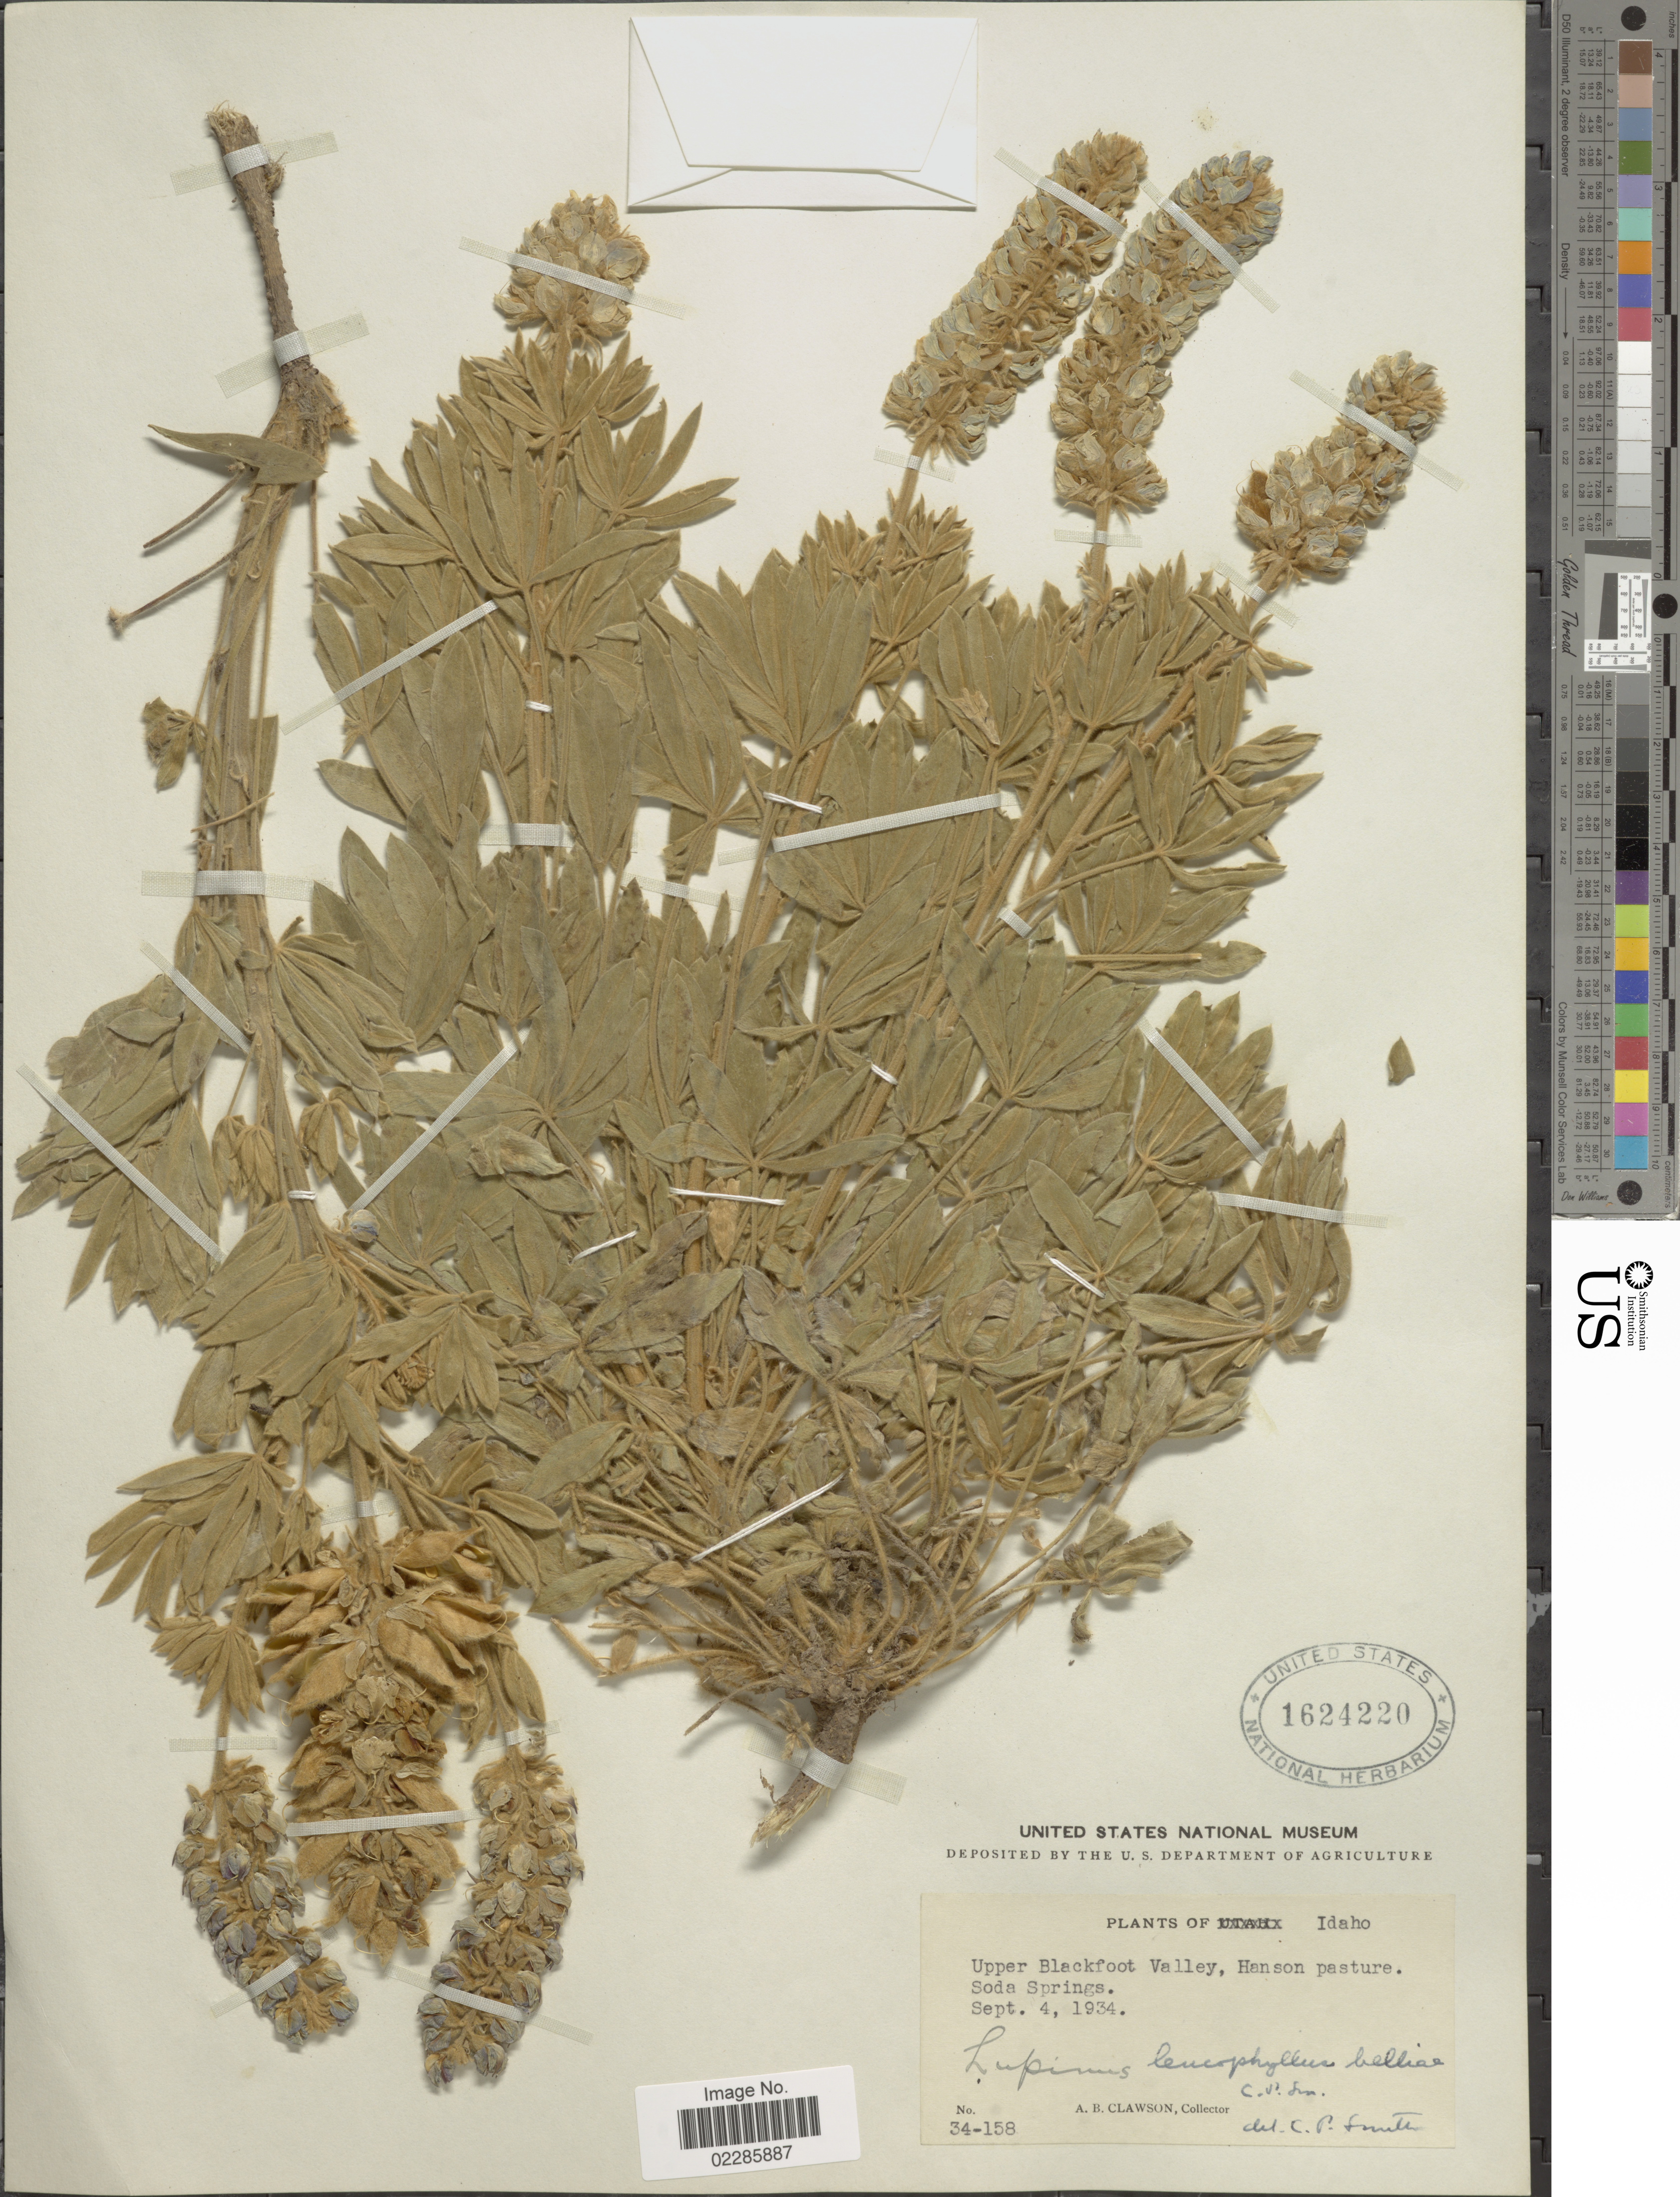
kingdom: Plantae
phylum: Tracheophyta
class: Magnoliopsida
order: Fabales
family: Fabaceae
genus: Lupinus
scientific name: Lupinus leucophyllus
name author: Douglas ex Lindl.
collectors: A. Clawson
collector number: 34-158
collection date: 1934-09-04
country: United States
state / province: Idaho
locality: Upper Blackfoot Valley, Hanson pasture, Soda Springs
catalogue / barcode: US 1624220